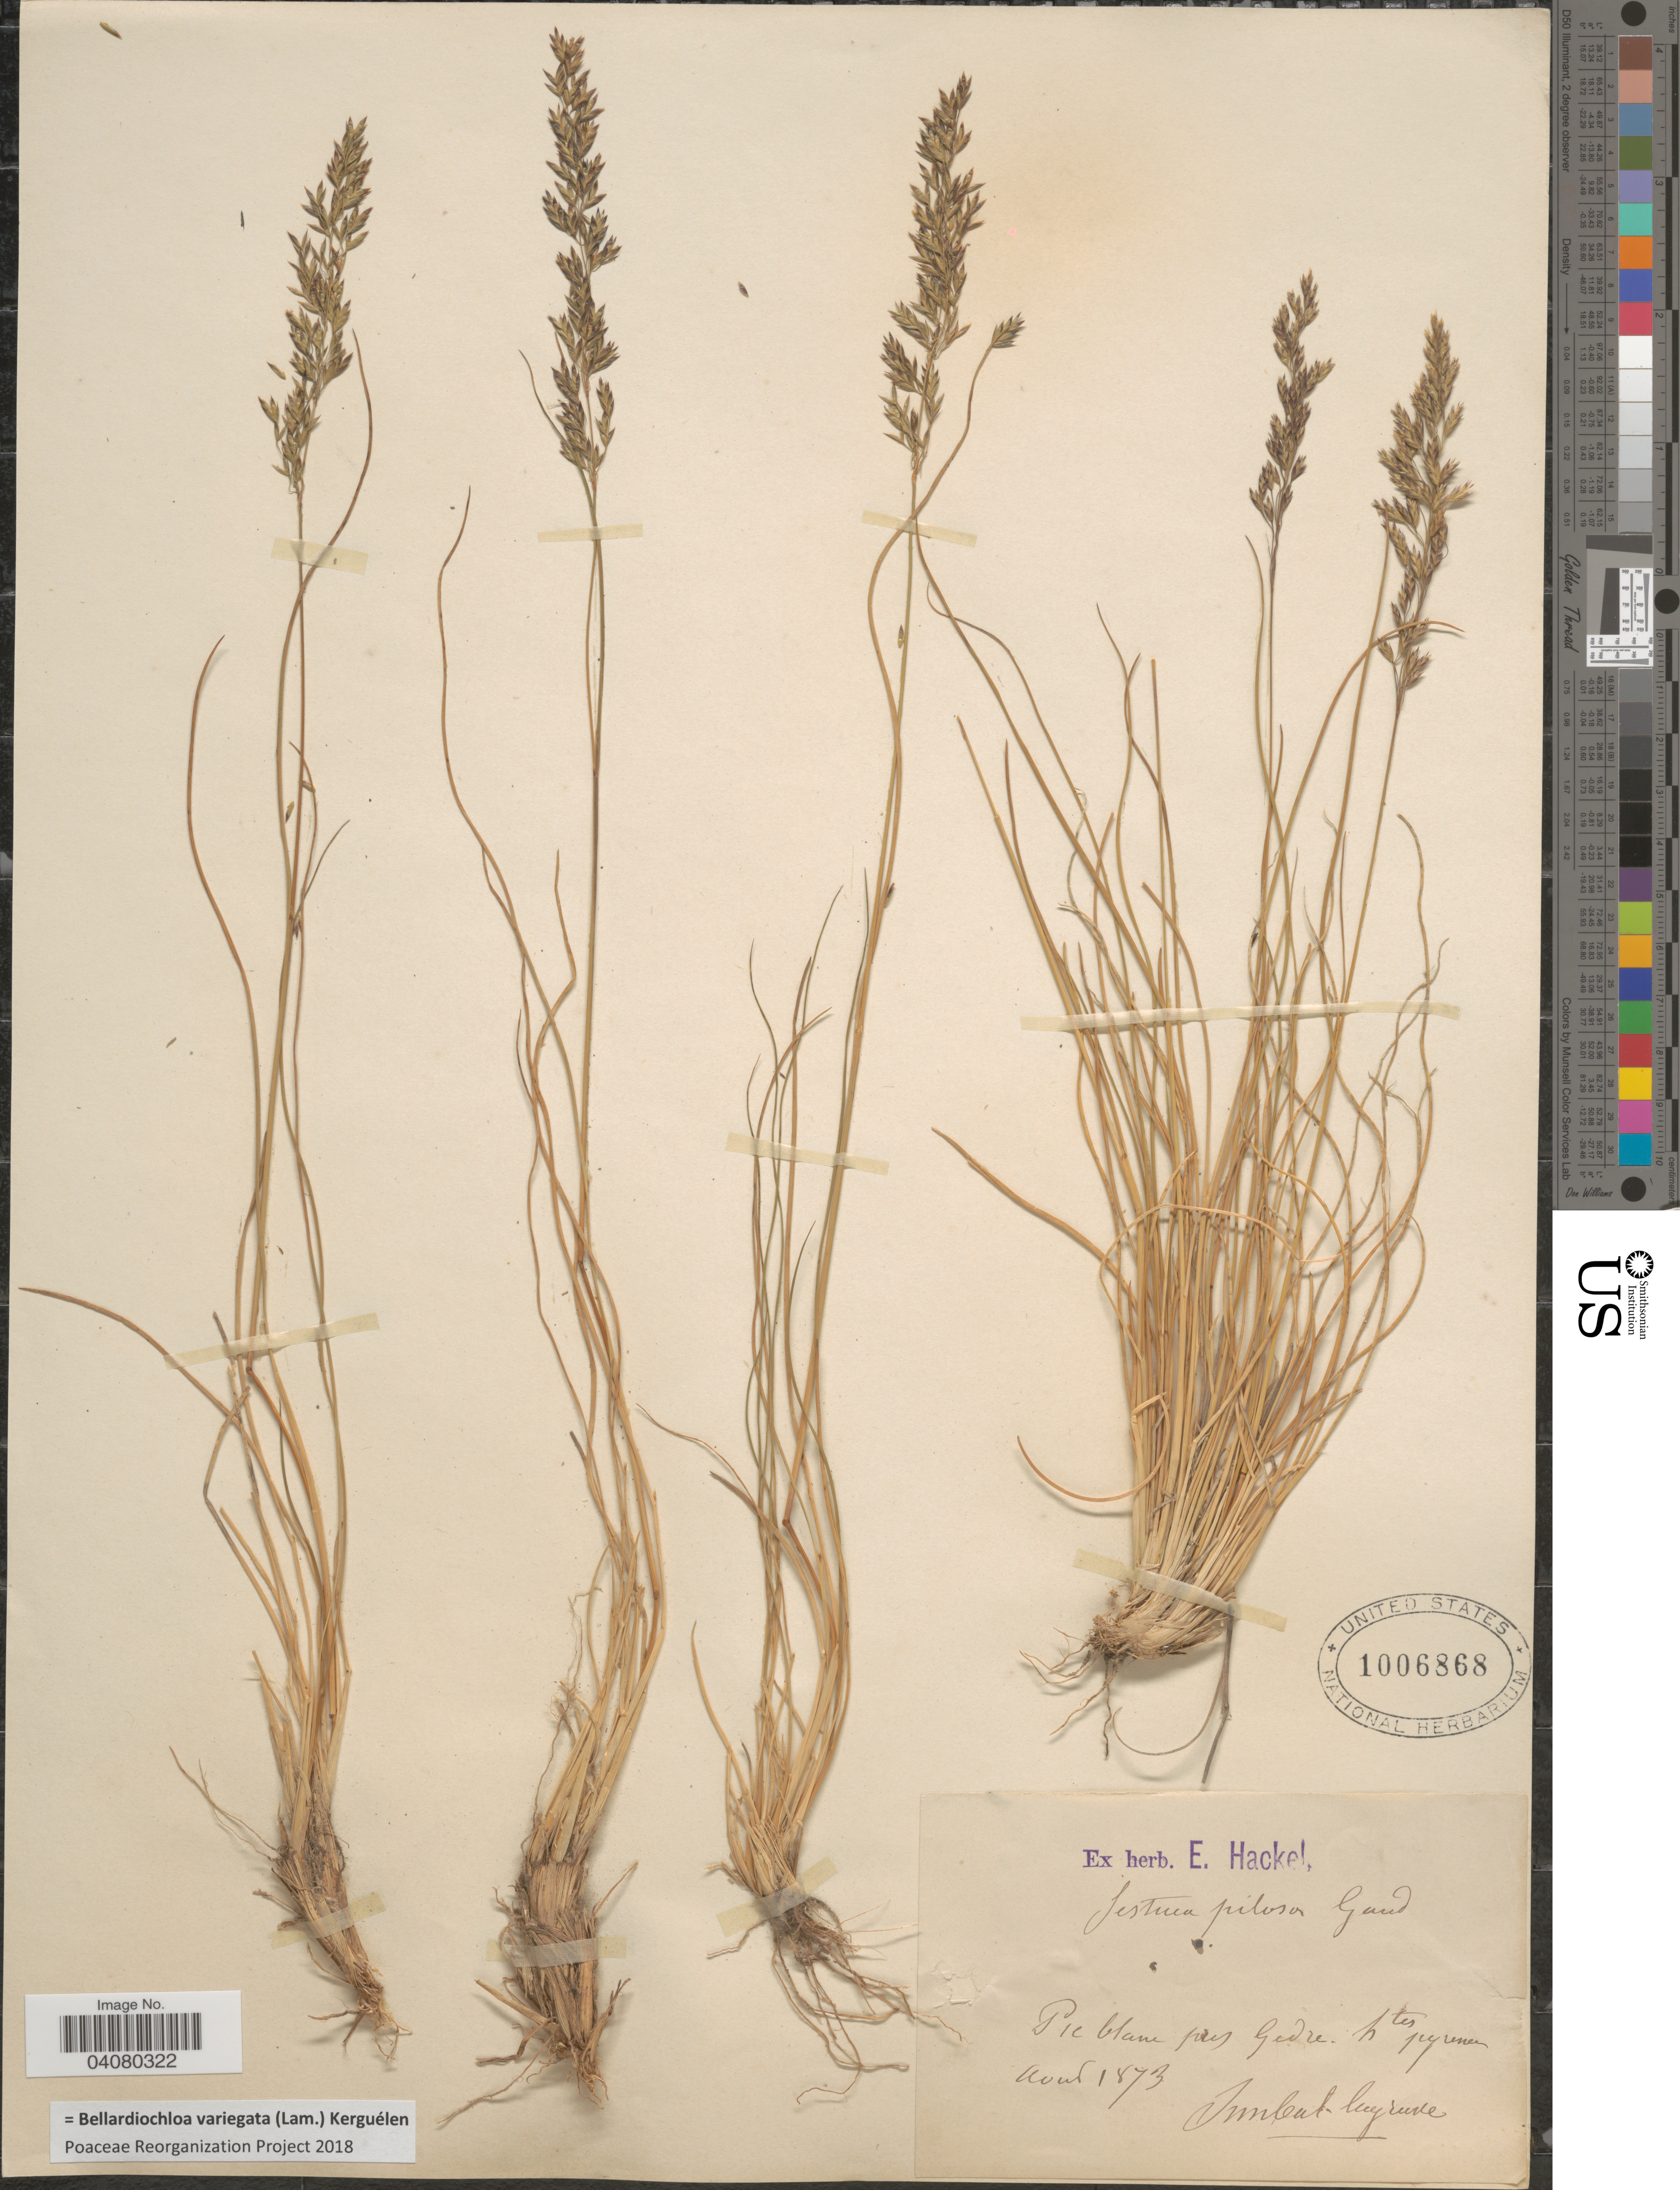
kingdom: Plantae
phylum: Tracheophyta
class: Liliopsida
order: Poales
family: Poaceae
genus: Bellardiochloa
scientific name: Bellardiochloa variegata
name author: (Lam.) Kerguélen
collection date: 1873-08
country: France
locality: Pic blanc près Gedre. Htes pyrenees.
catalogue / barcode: US 1006868